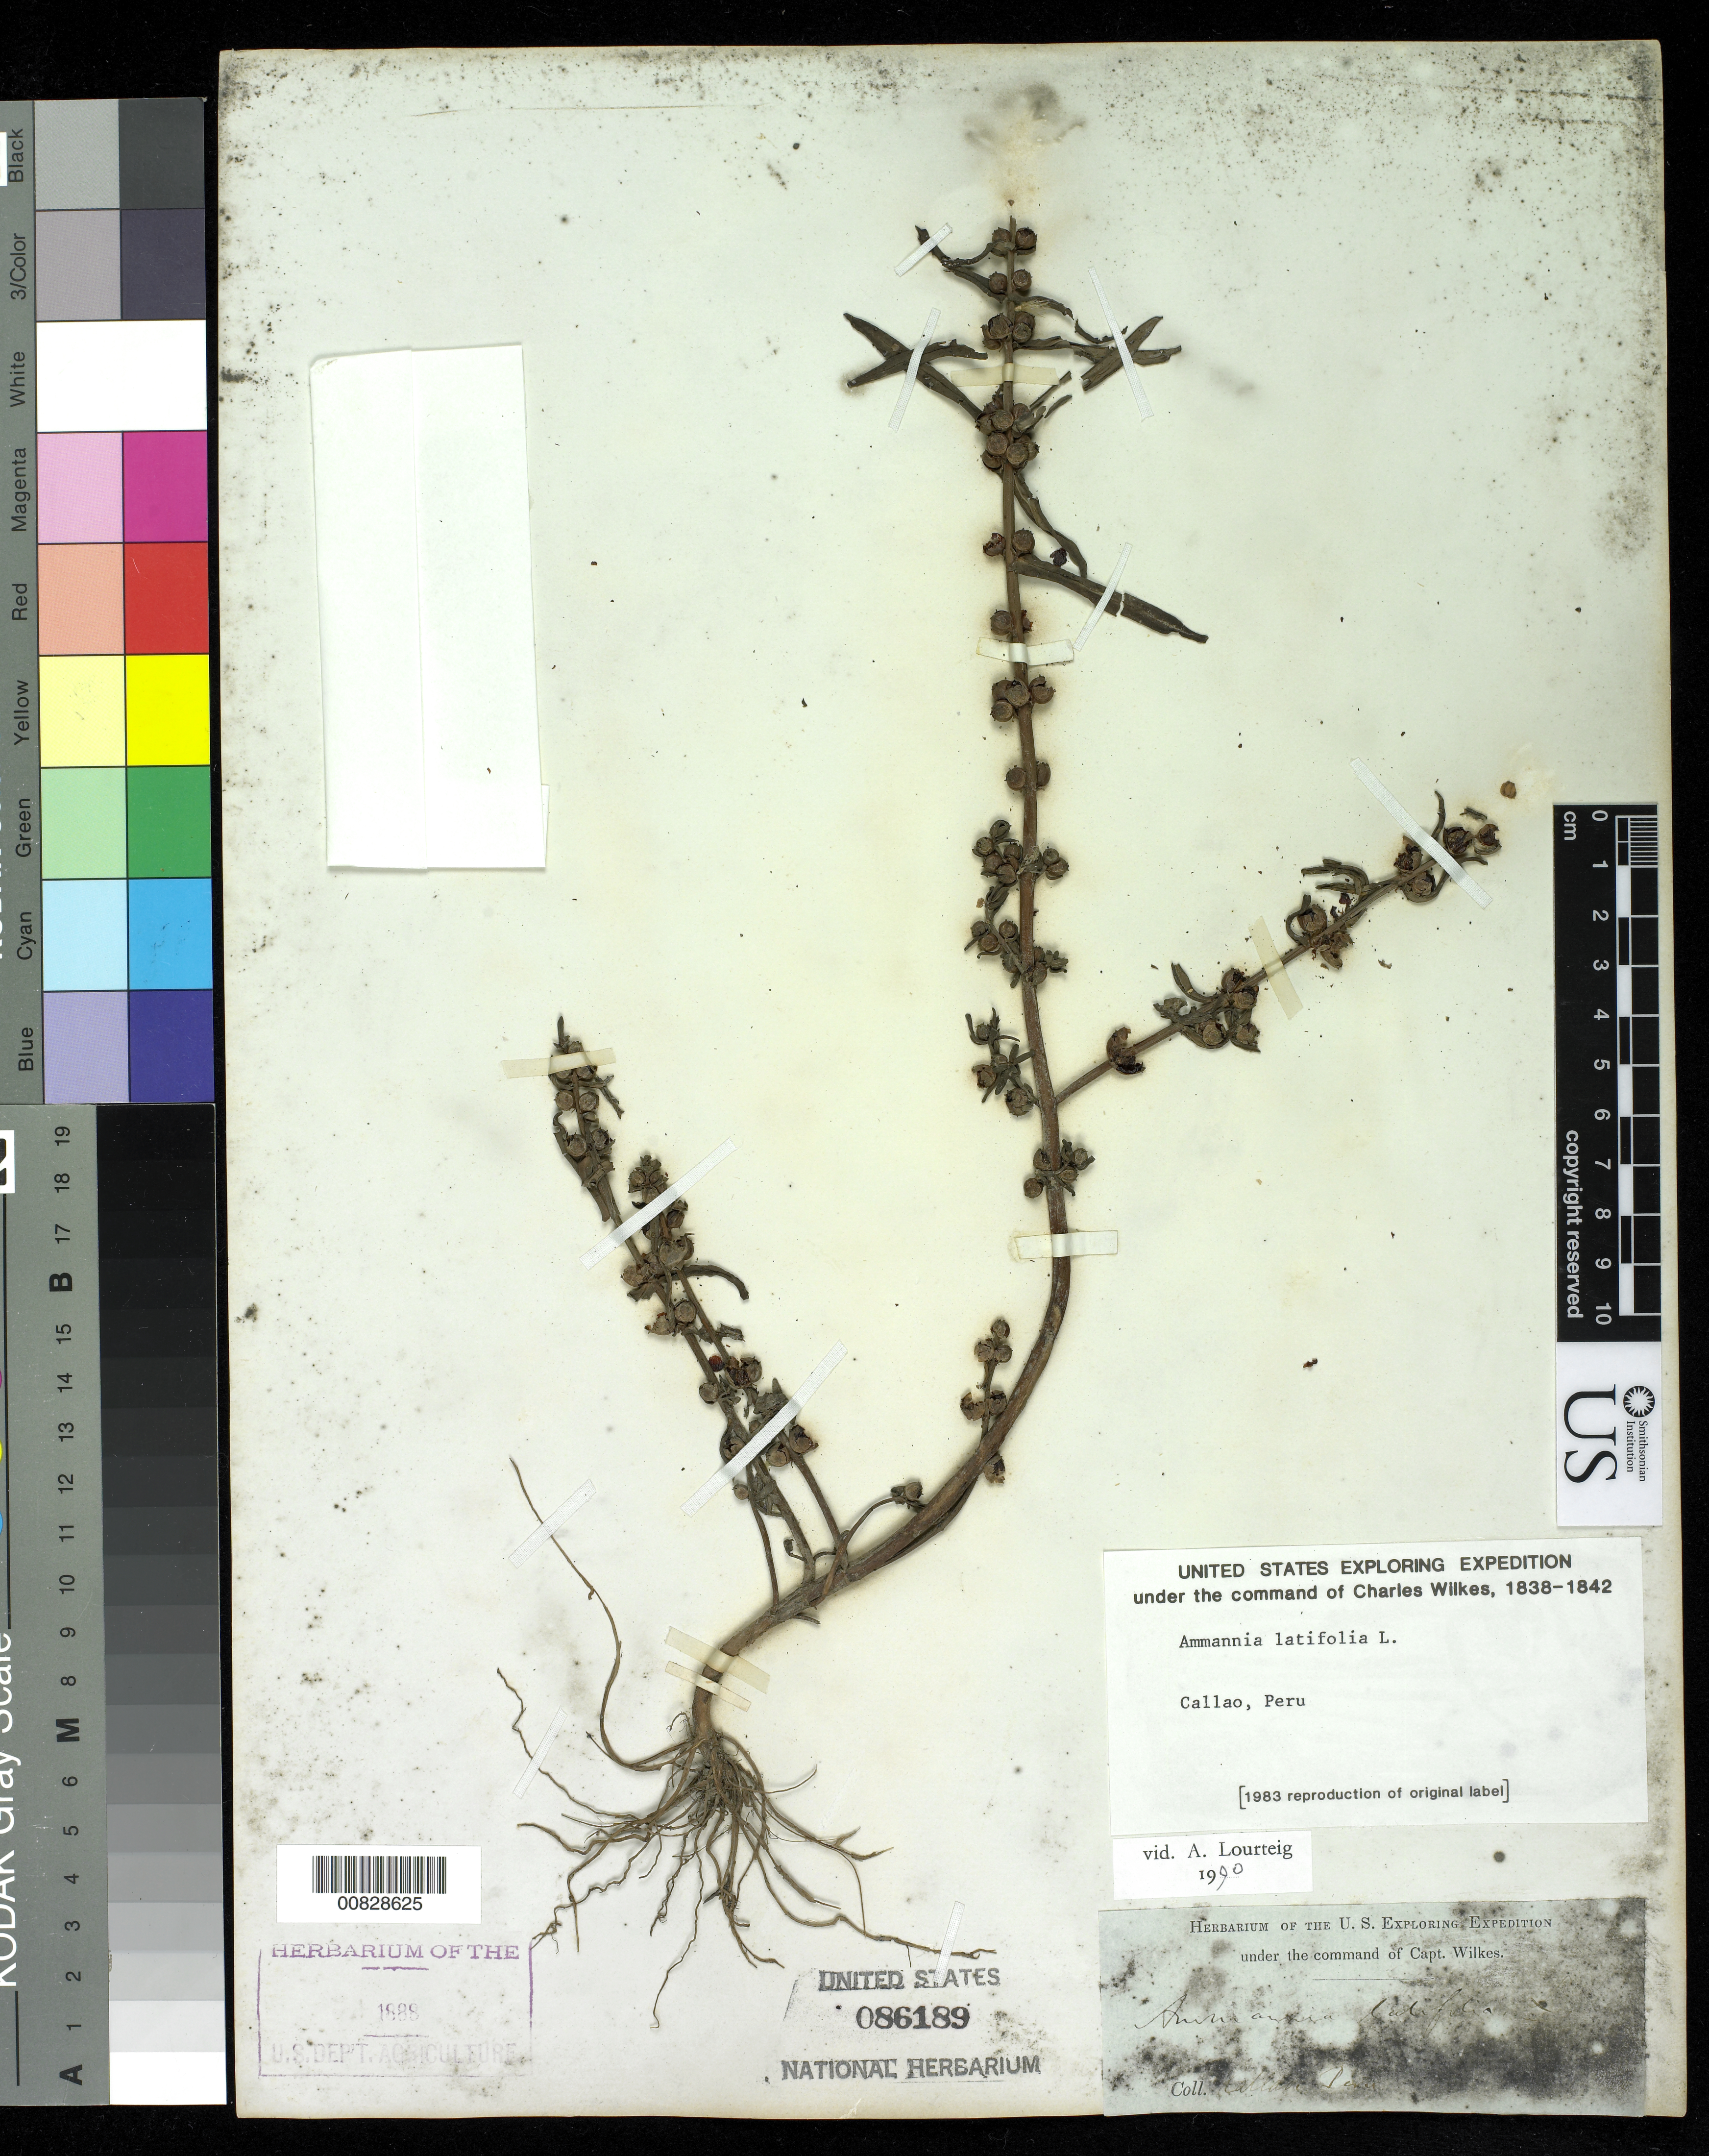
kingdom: Plantae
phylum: Tracheophyta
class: Magnoliopsida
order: Myrtales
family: Lythraceae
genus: Ammannia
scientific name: Ammannia latifolia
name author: L.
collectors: Wilkes Explor. Exped.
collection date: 1838/1842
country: Peru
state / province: Callao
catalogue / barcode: US 86189